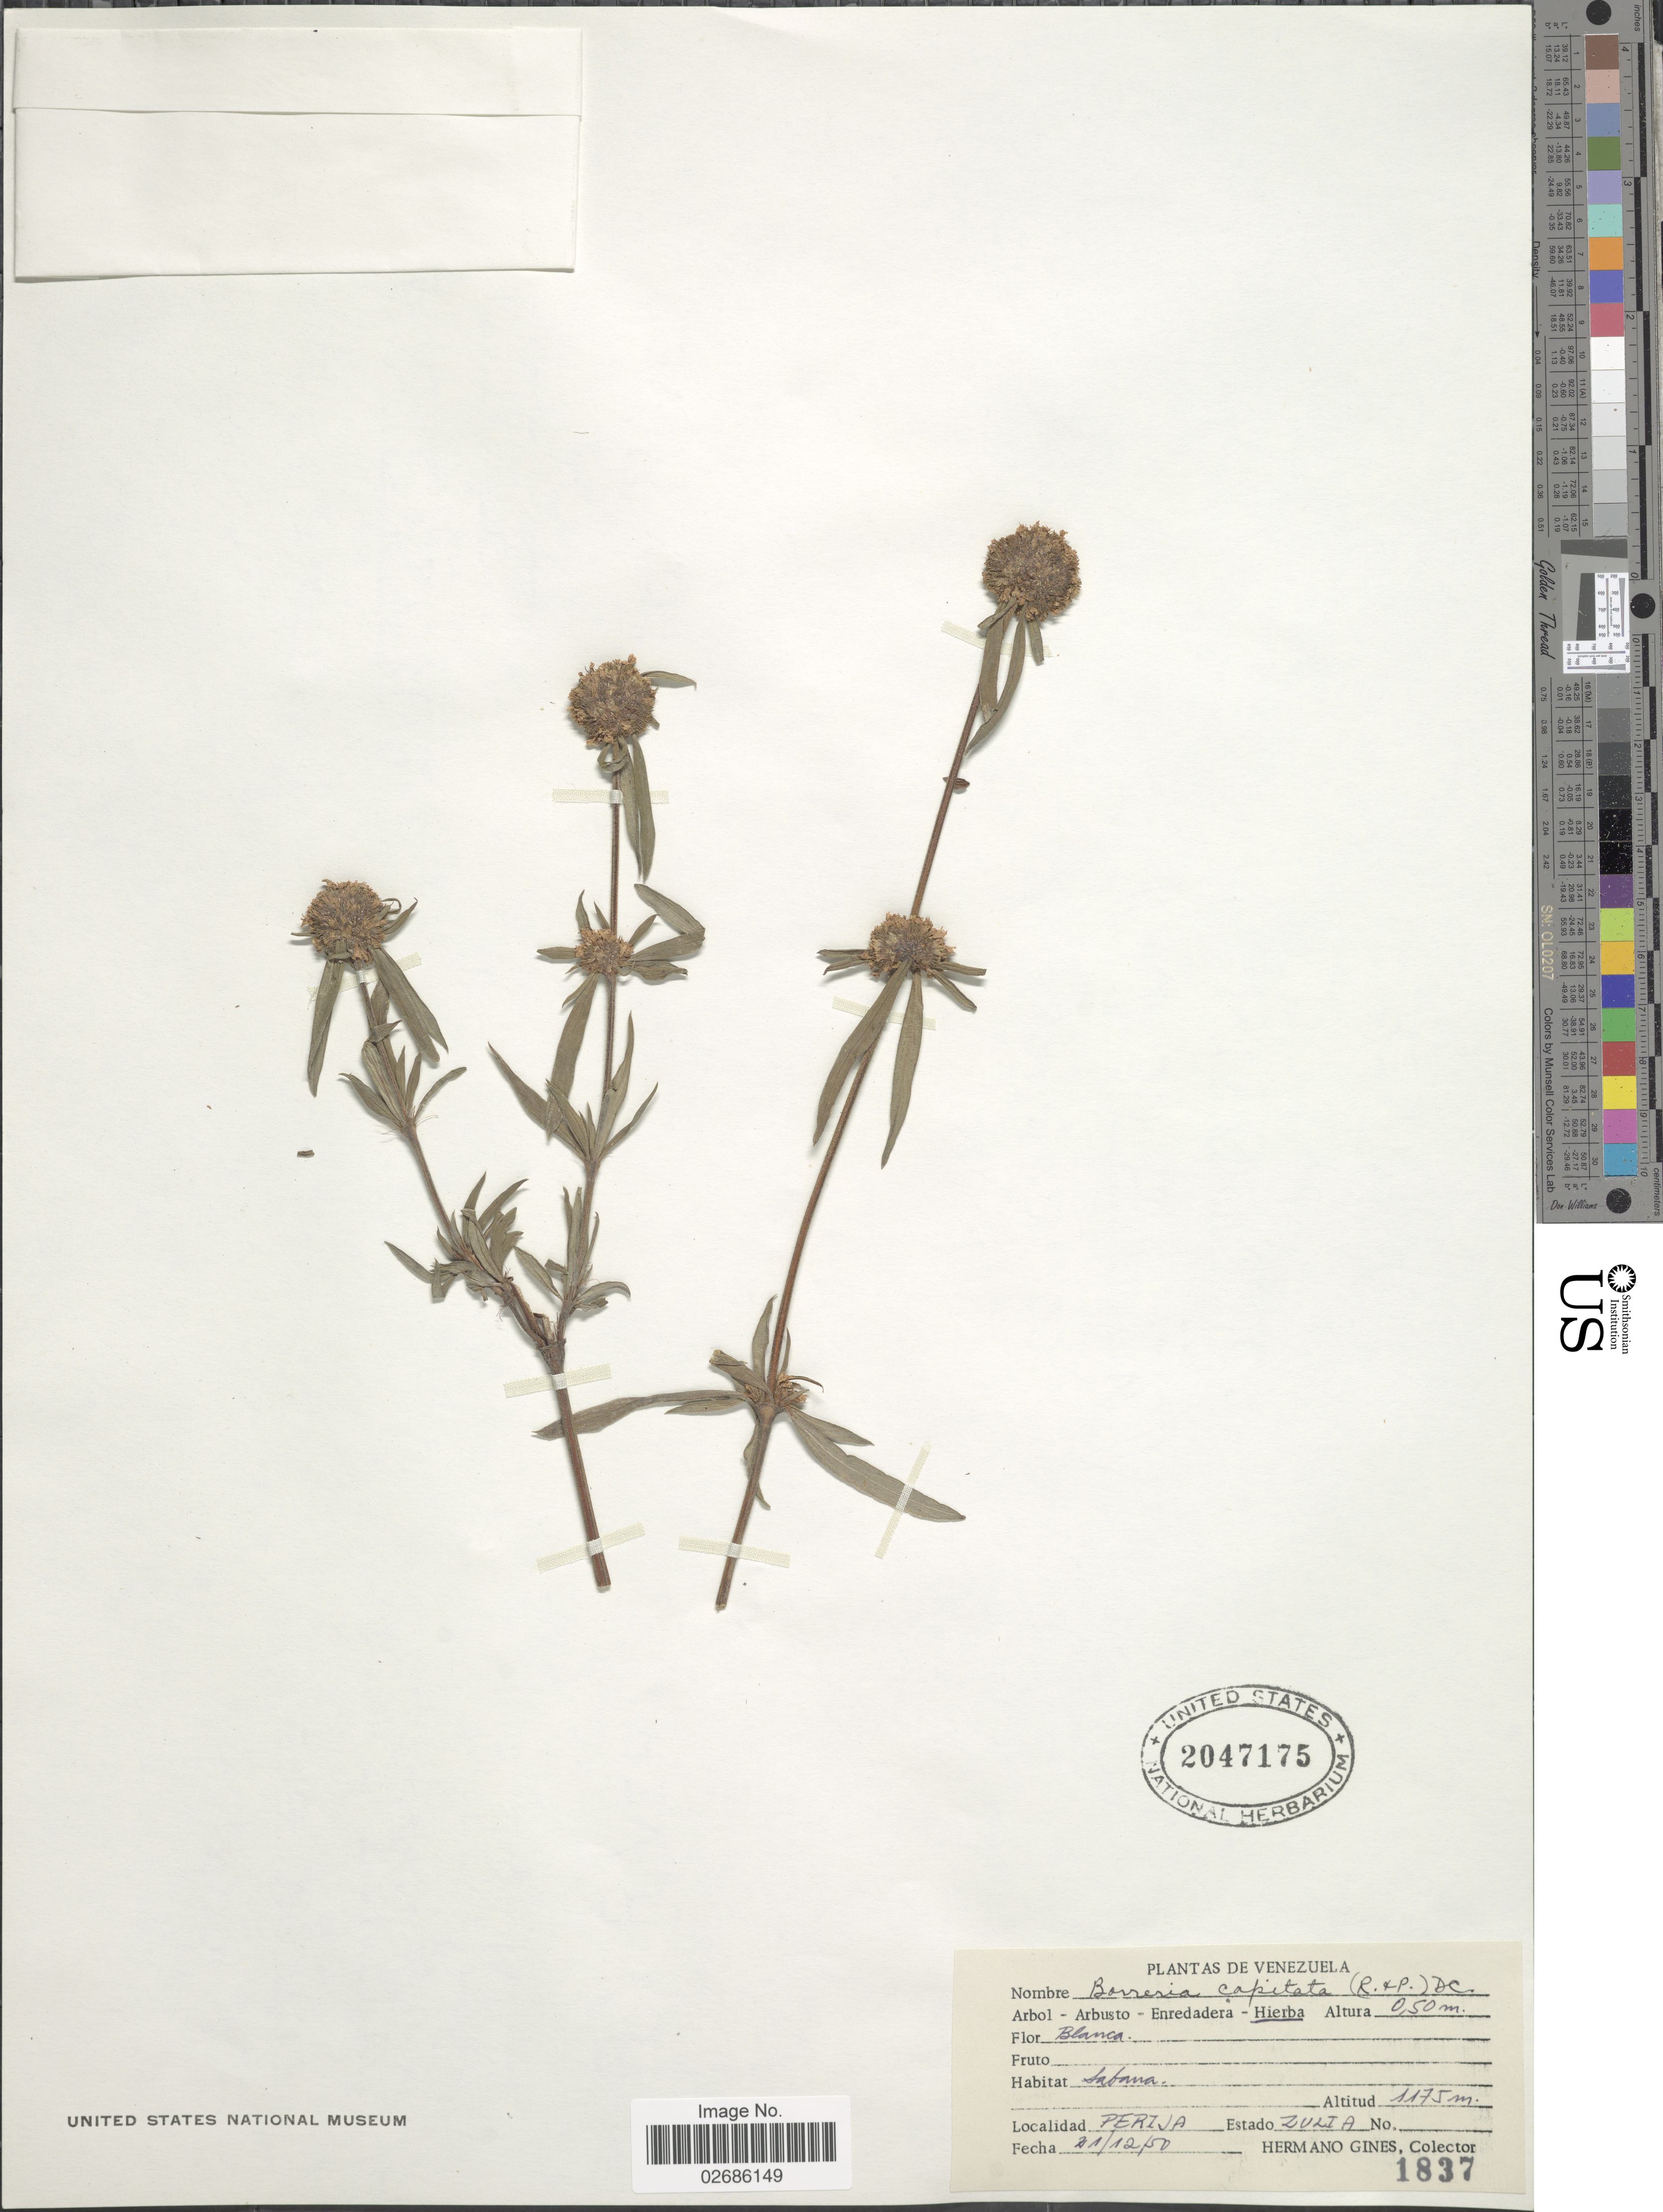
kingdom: Plantae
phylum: Tracheophyta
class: Magnoliopsida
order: Gentianales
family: Rubiaceae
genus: Borreria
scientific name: Borreria capitata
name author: (Ruiz & Pav.) DC.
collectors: Bro. Gines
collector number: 1175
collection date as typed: Transcribed d/m/y: 21/12/50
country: Venezuela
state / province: Zulia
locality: Perija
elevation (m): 1175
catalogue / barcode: US 2047175